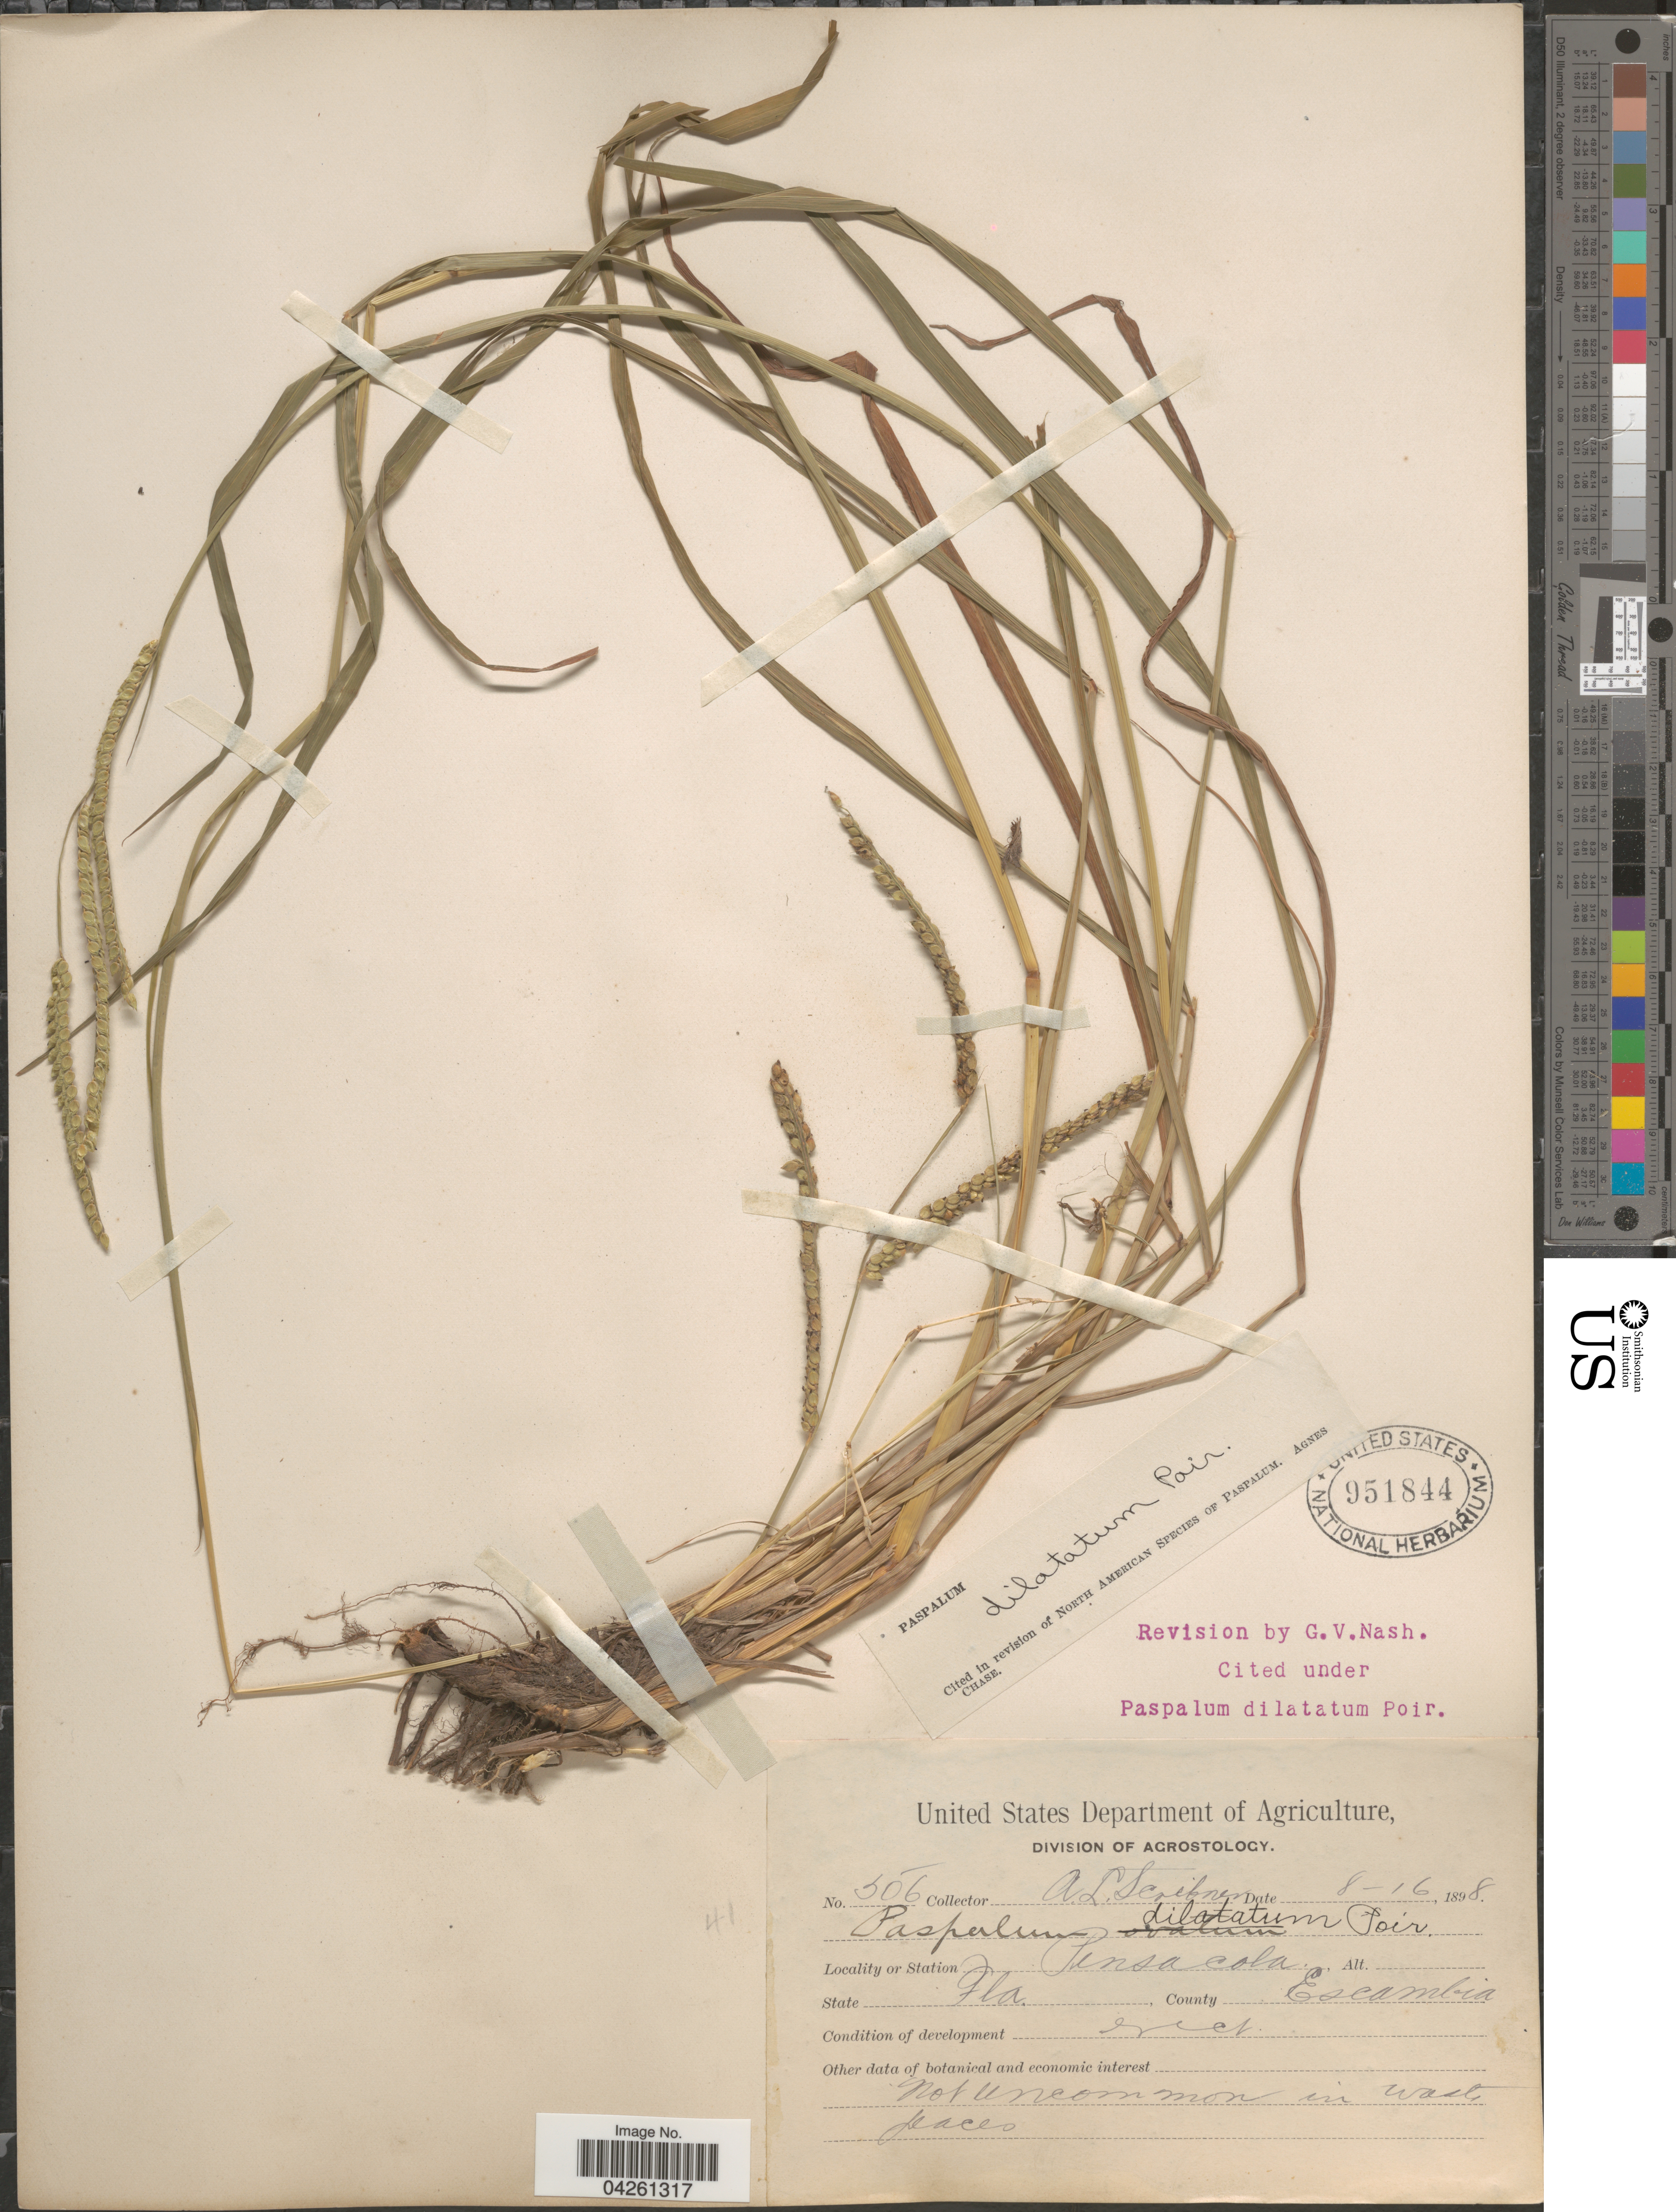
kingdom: Plantae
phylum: Tracheophyta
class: Liliopsida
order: Poales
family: Poaceae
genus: Paspalum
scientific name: Paspalum dilatatum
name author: Poir.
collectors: A. Scribner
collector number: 506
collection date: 1898-08-16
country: United States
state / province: Florida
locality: Pensacola. County Escambia.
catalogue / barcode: US 951844